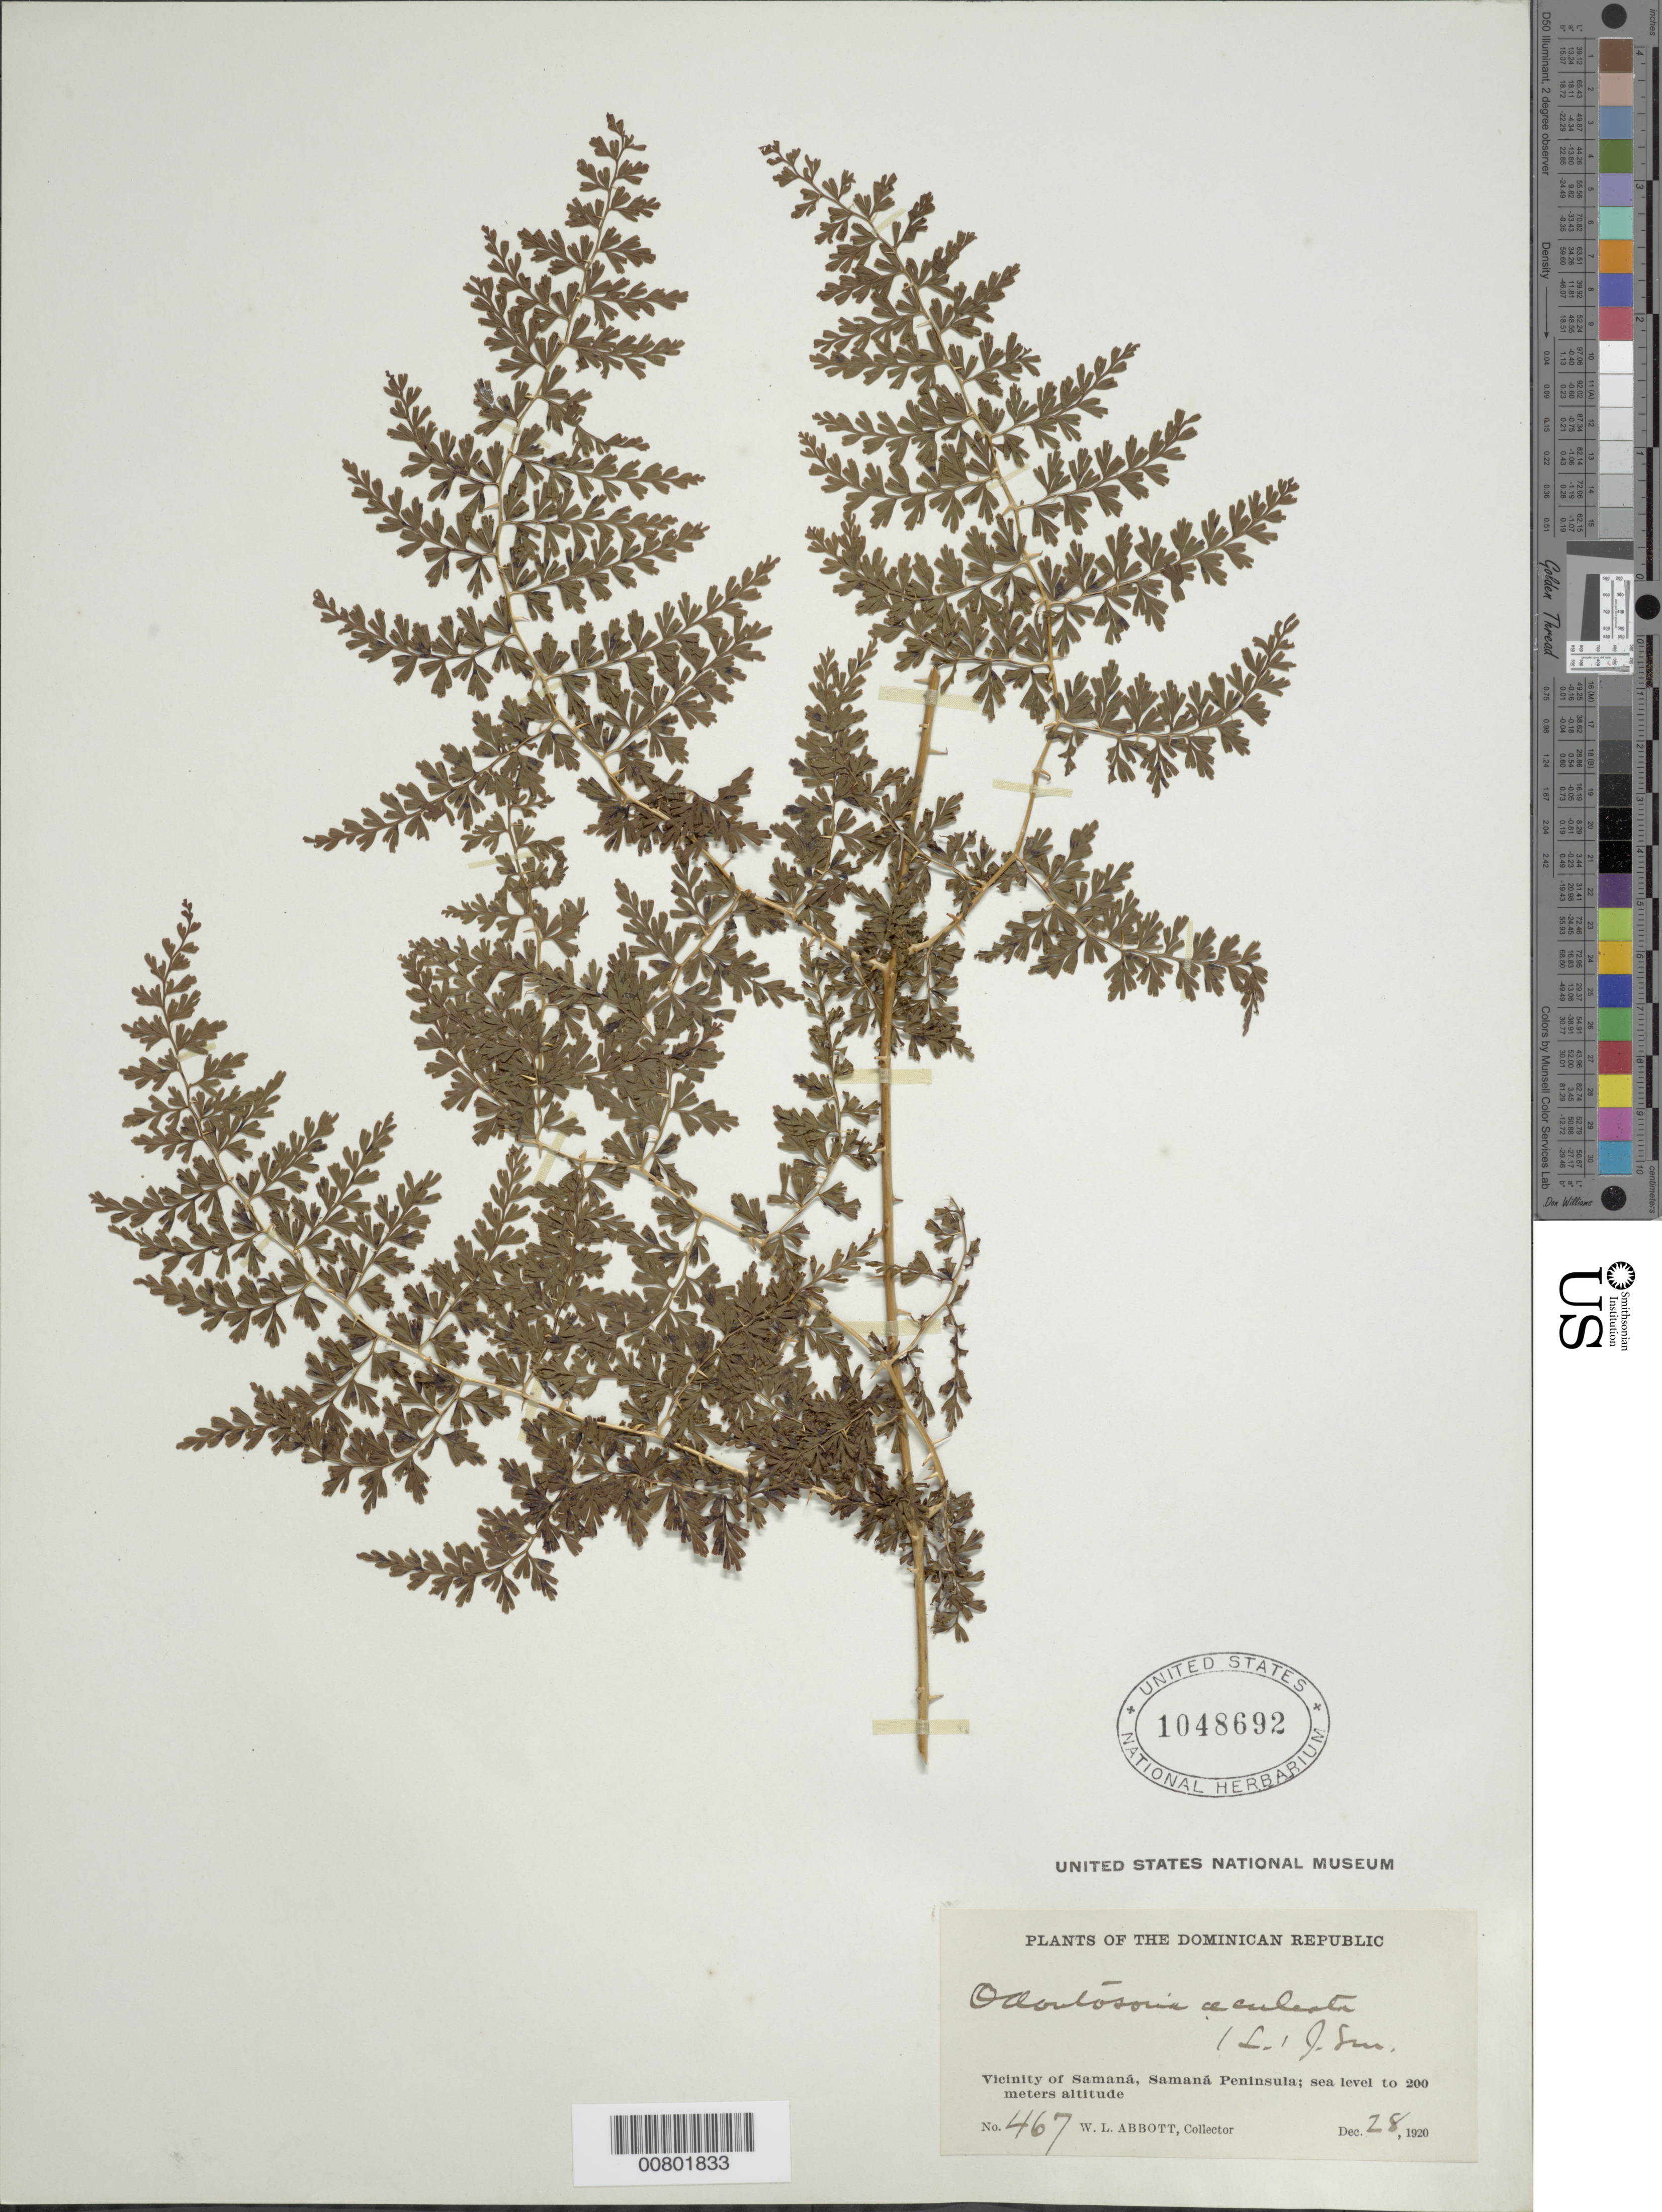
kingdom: Plantae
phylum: Tracheophyta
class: Polypodiopsida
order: Polypodiales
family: Lindsaeaceae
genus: Odontosoria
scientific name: Odontosoria aculeata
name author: (L.) J. Sm.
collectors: W. L. Abbott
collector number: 467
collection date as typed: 28 Dec 1920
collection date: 1920-12-28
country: Dominican Republic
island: Hispaniola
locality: Samaná Peninsula, Samaná vicinity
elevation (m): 0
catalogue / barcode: US 1048692